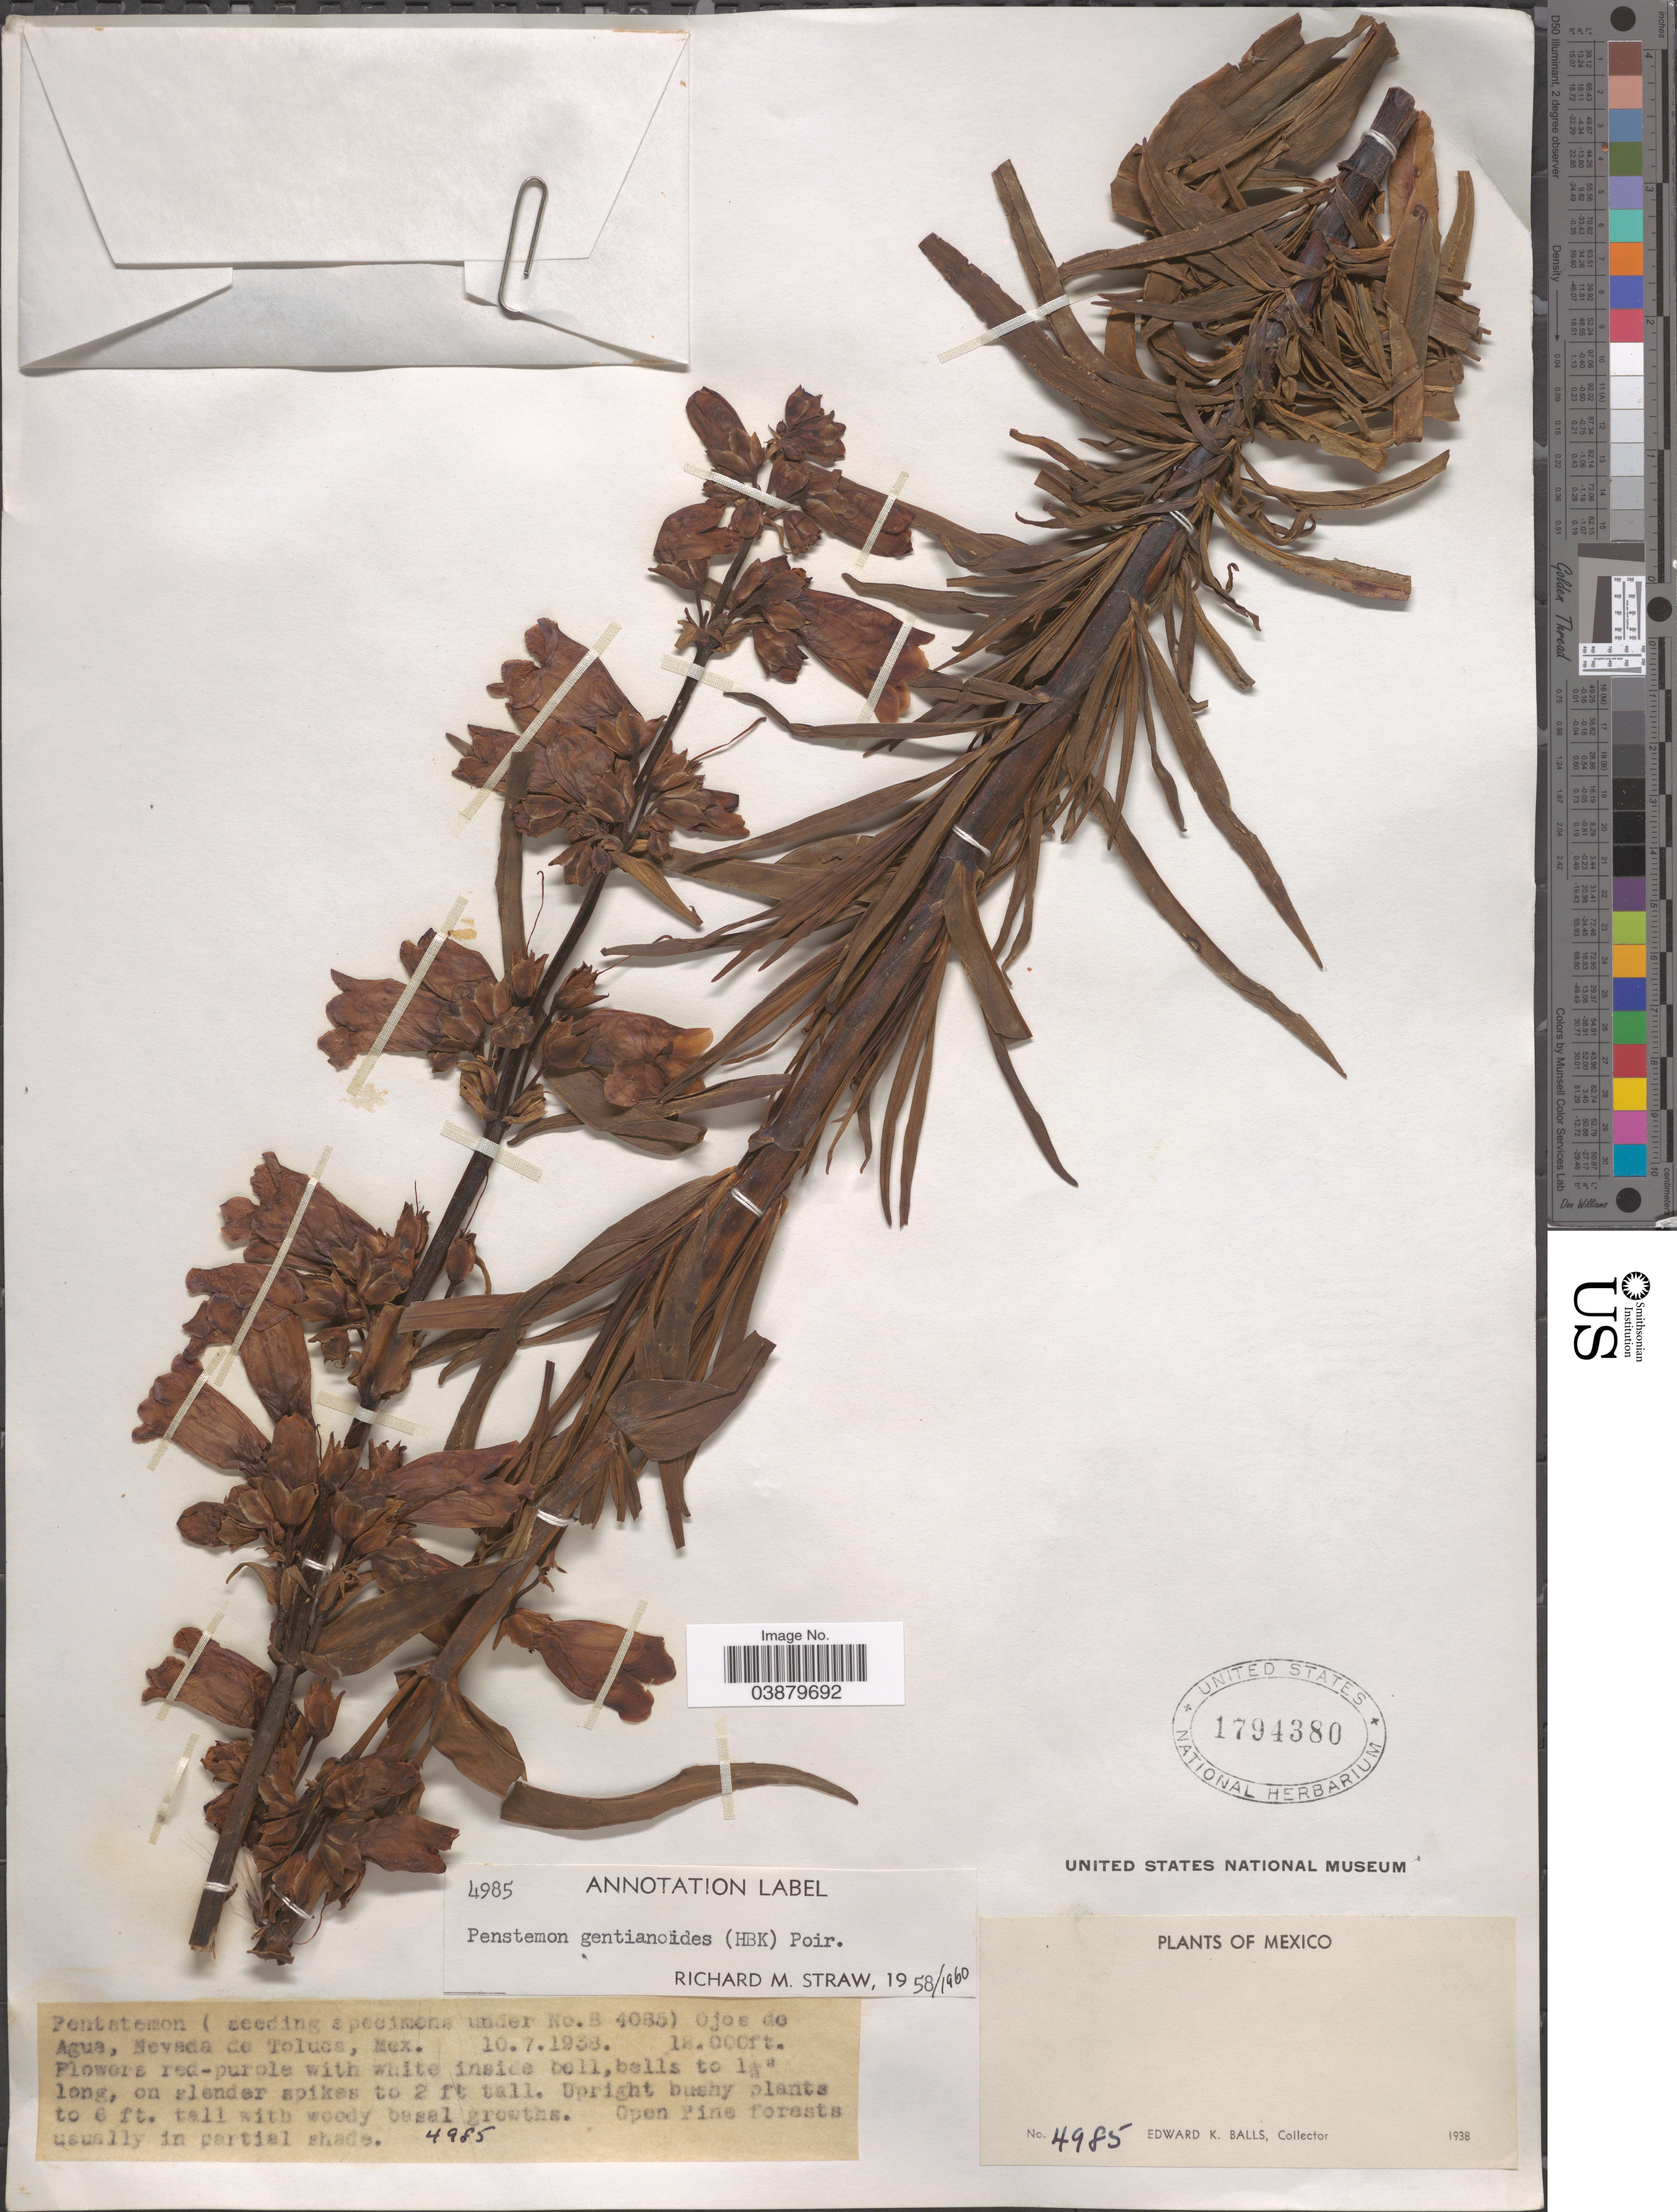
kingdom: Plantae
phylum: Tracheophyta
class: Magnoliopsida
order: Lamiales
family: Plantaginaceae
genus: Penstemon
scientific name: Penstemon gentianoides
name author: (Kunth) Poir.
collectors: E. K. Balls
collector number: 4985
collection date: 1938-07-10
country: Mexico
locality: Ojos de Agua, Nevada de Toluca.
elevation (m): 5486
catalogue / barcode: US 1794380